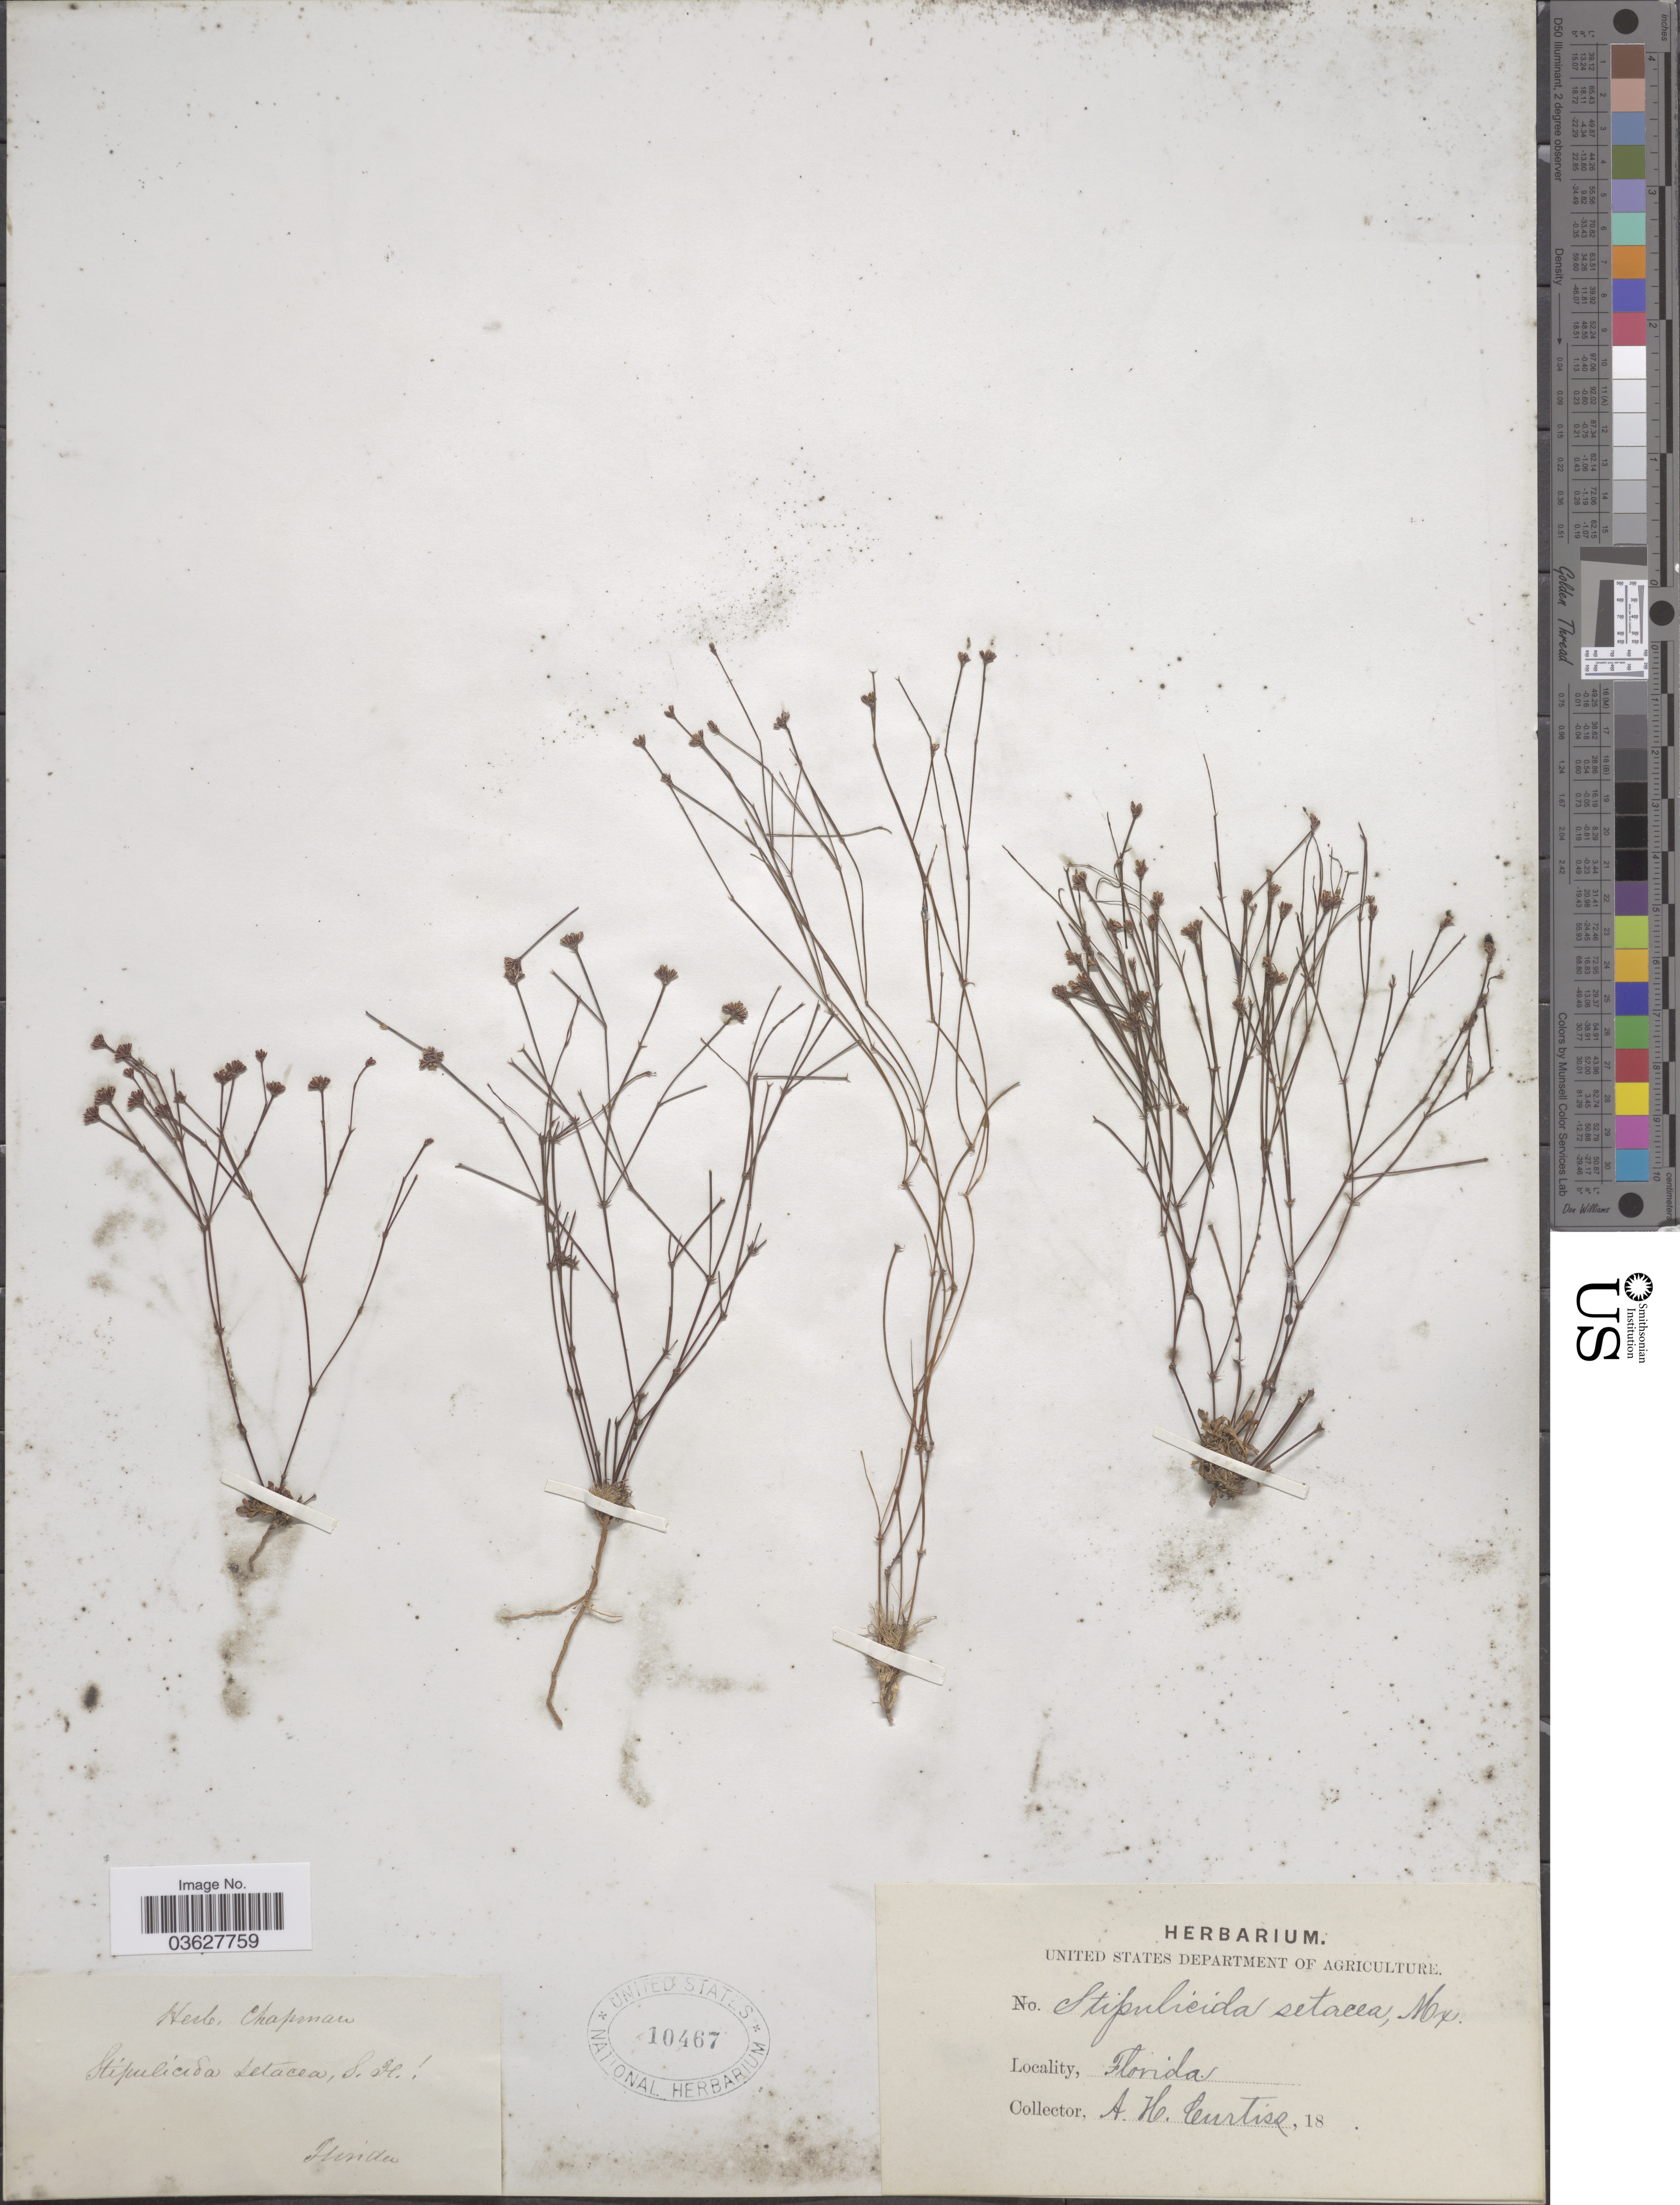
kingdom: Plantae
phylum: Tracheophyta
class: Magnoliopsida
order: Caryophyllales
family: Caryophyllaceae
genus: Stipulicida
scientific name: Stipulicida setacea var. setacea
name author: Michx.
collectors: A. H. Curtiss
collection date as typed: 18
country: United States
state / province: Florida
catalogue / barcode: US 10467